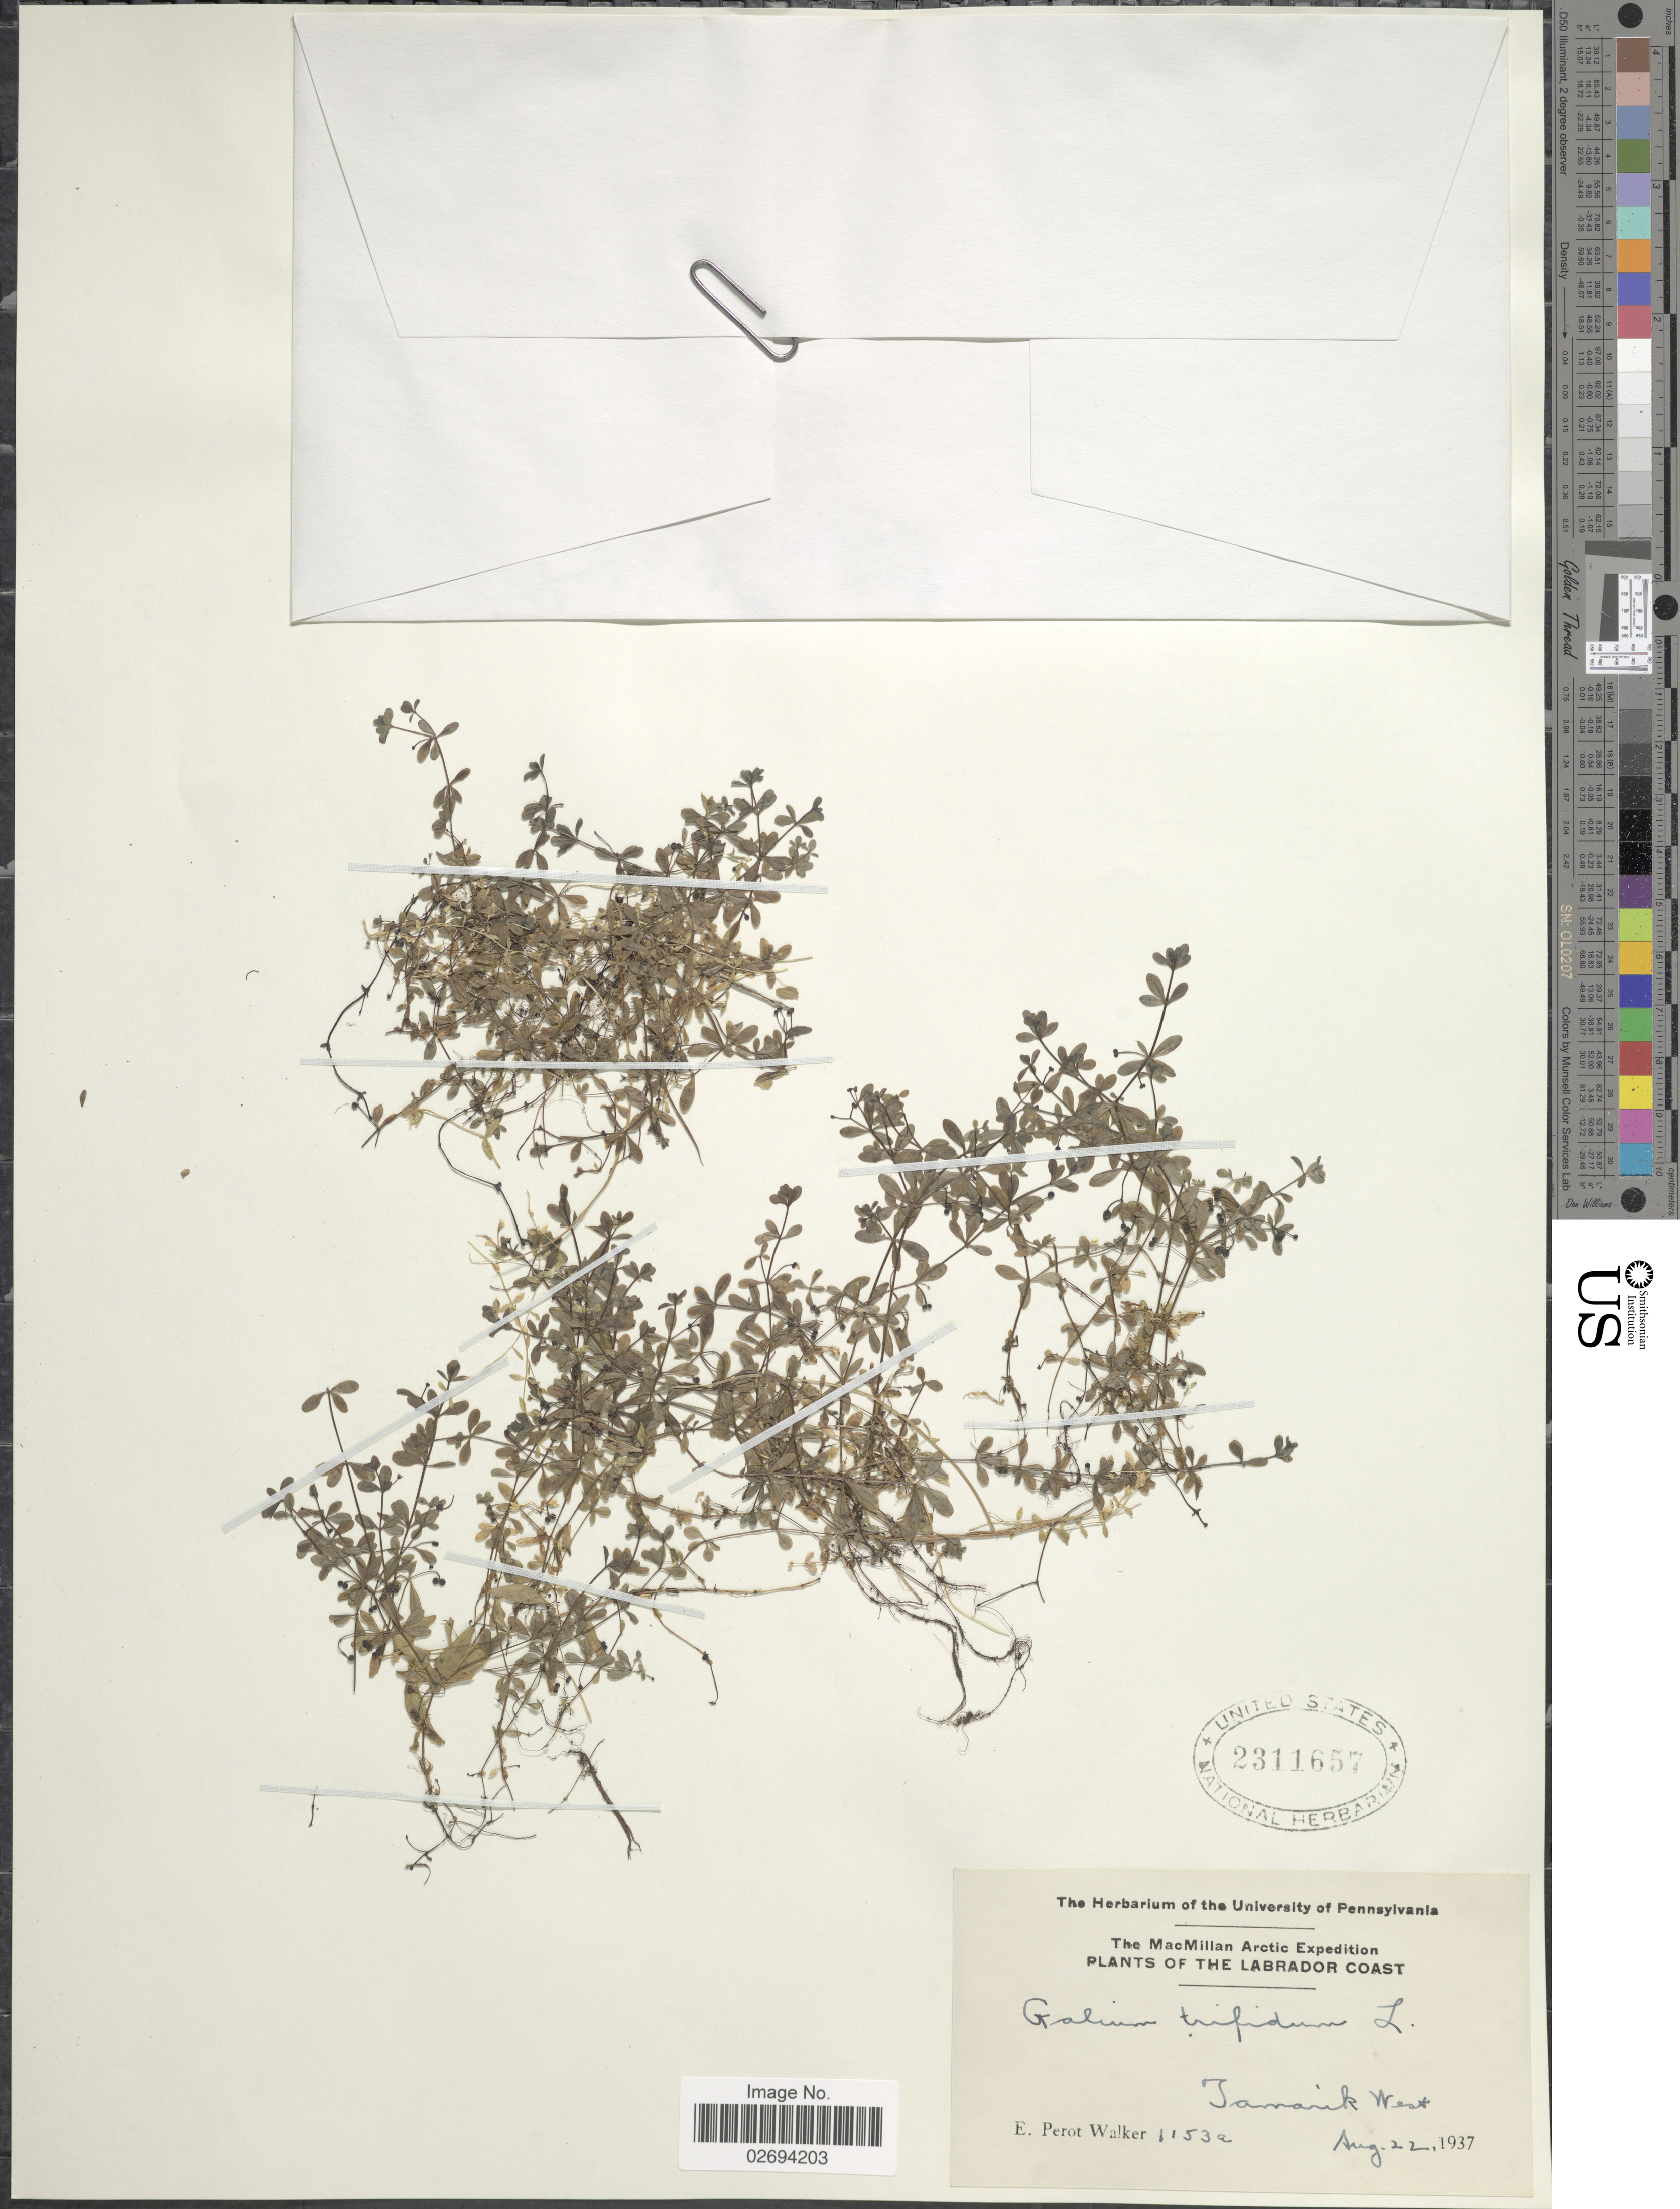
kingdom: Plantae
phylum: Tracheophyta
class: Magnoliopsida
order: Gentianales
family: Rubiaceae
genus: Galium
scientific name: Galium trifidum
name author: L.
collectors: E. Walker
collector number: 1153a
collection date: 1937-08-22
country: Canada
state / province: Newfoundland and Labrador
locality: Labrador Coast, Tamarik West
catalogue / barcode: US 2311657